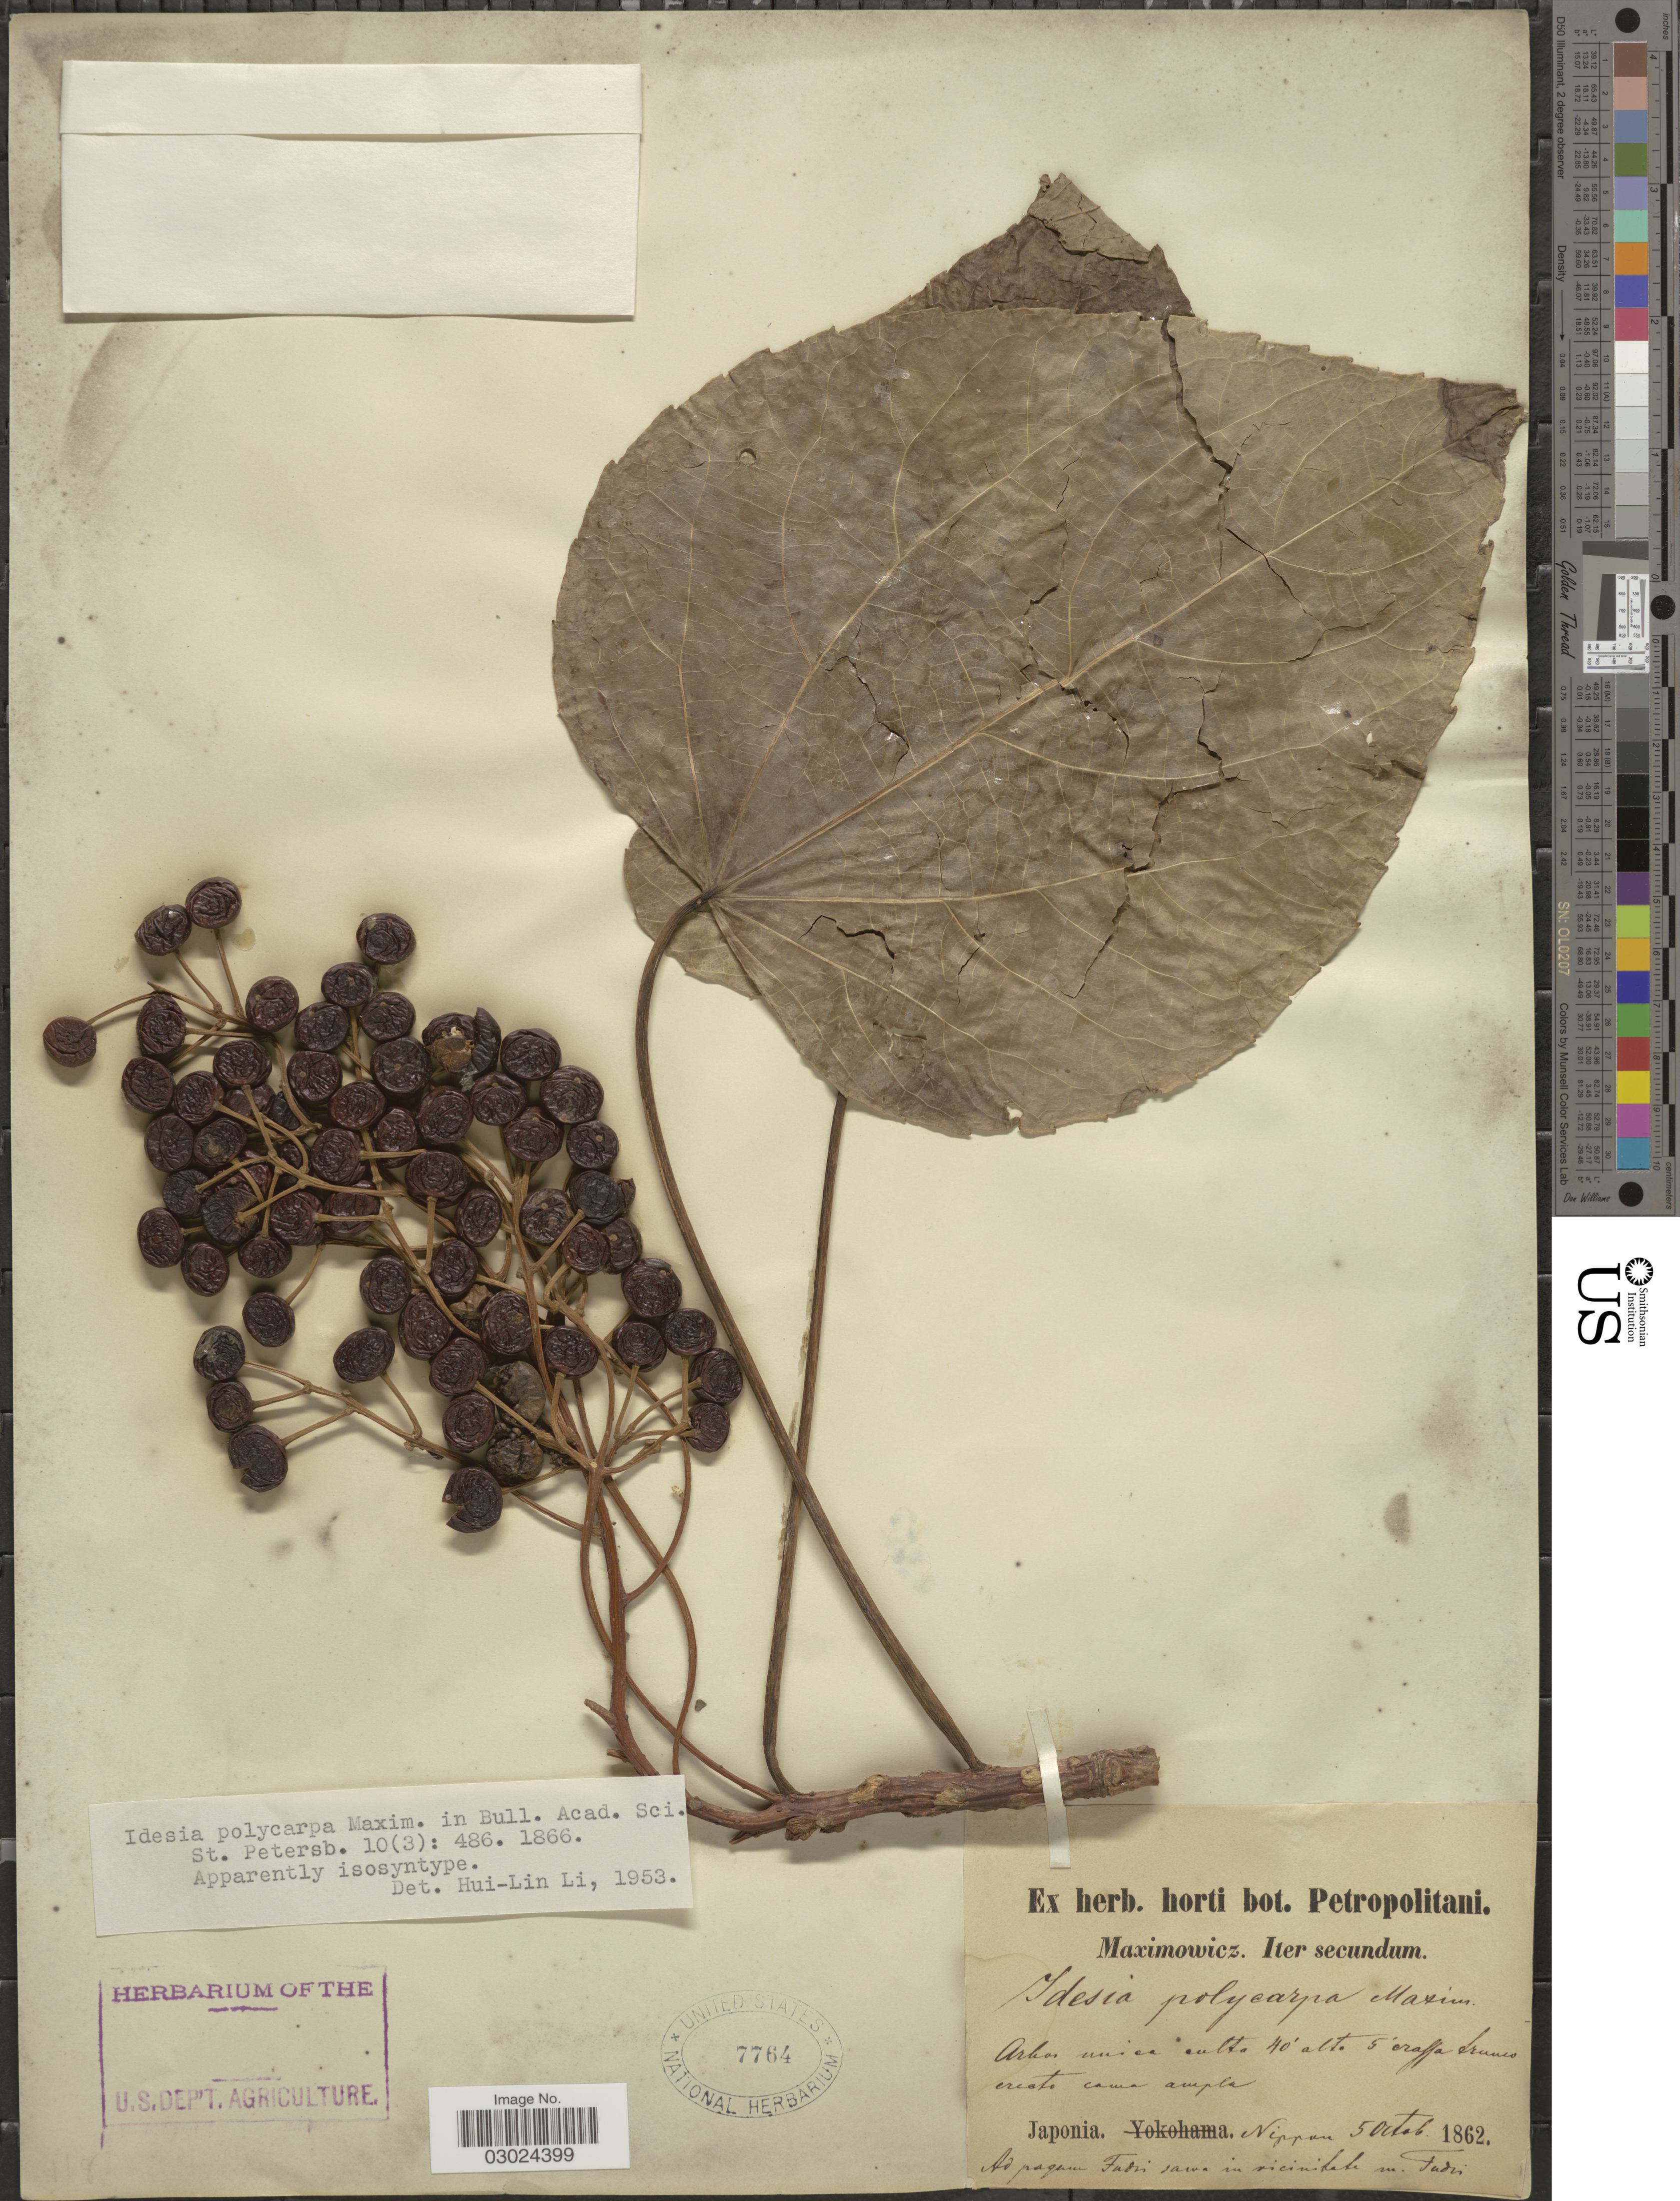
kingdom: Plantae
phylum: Tracheophyta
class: Magnoliopsida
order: Malpighiales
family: Salicaceae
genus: Idesia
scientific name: Idesia polycarpa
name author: Maxim.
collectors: Maximowicz, --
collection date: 1862-10-05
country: Japan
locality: Nippon.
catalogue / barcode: US 7764